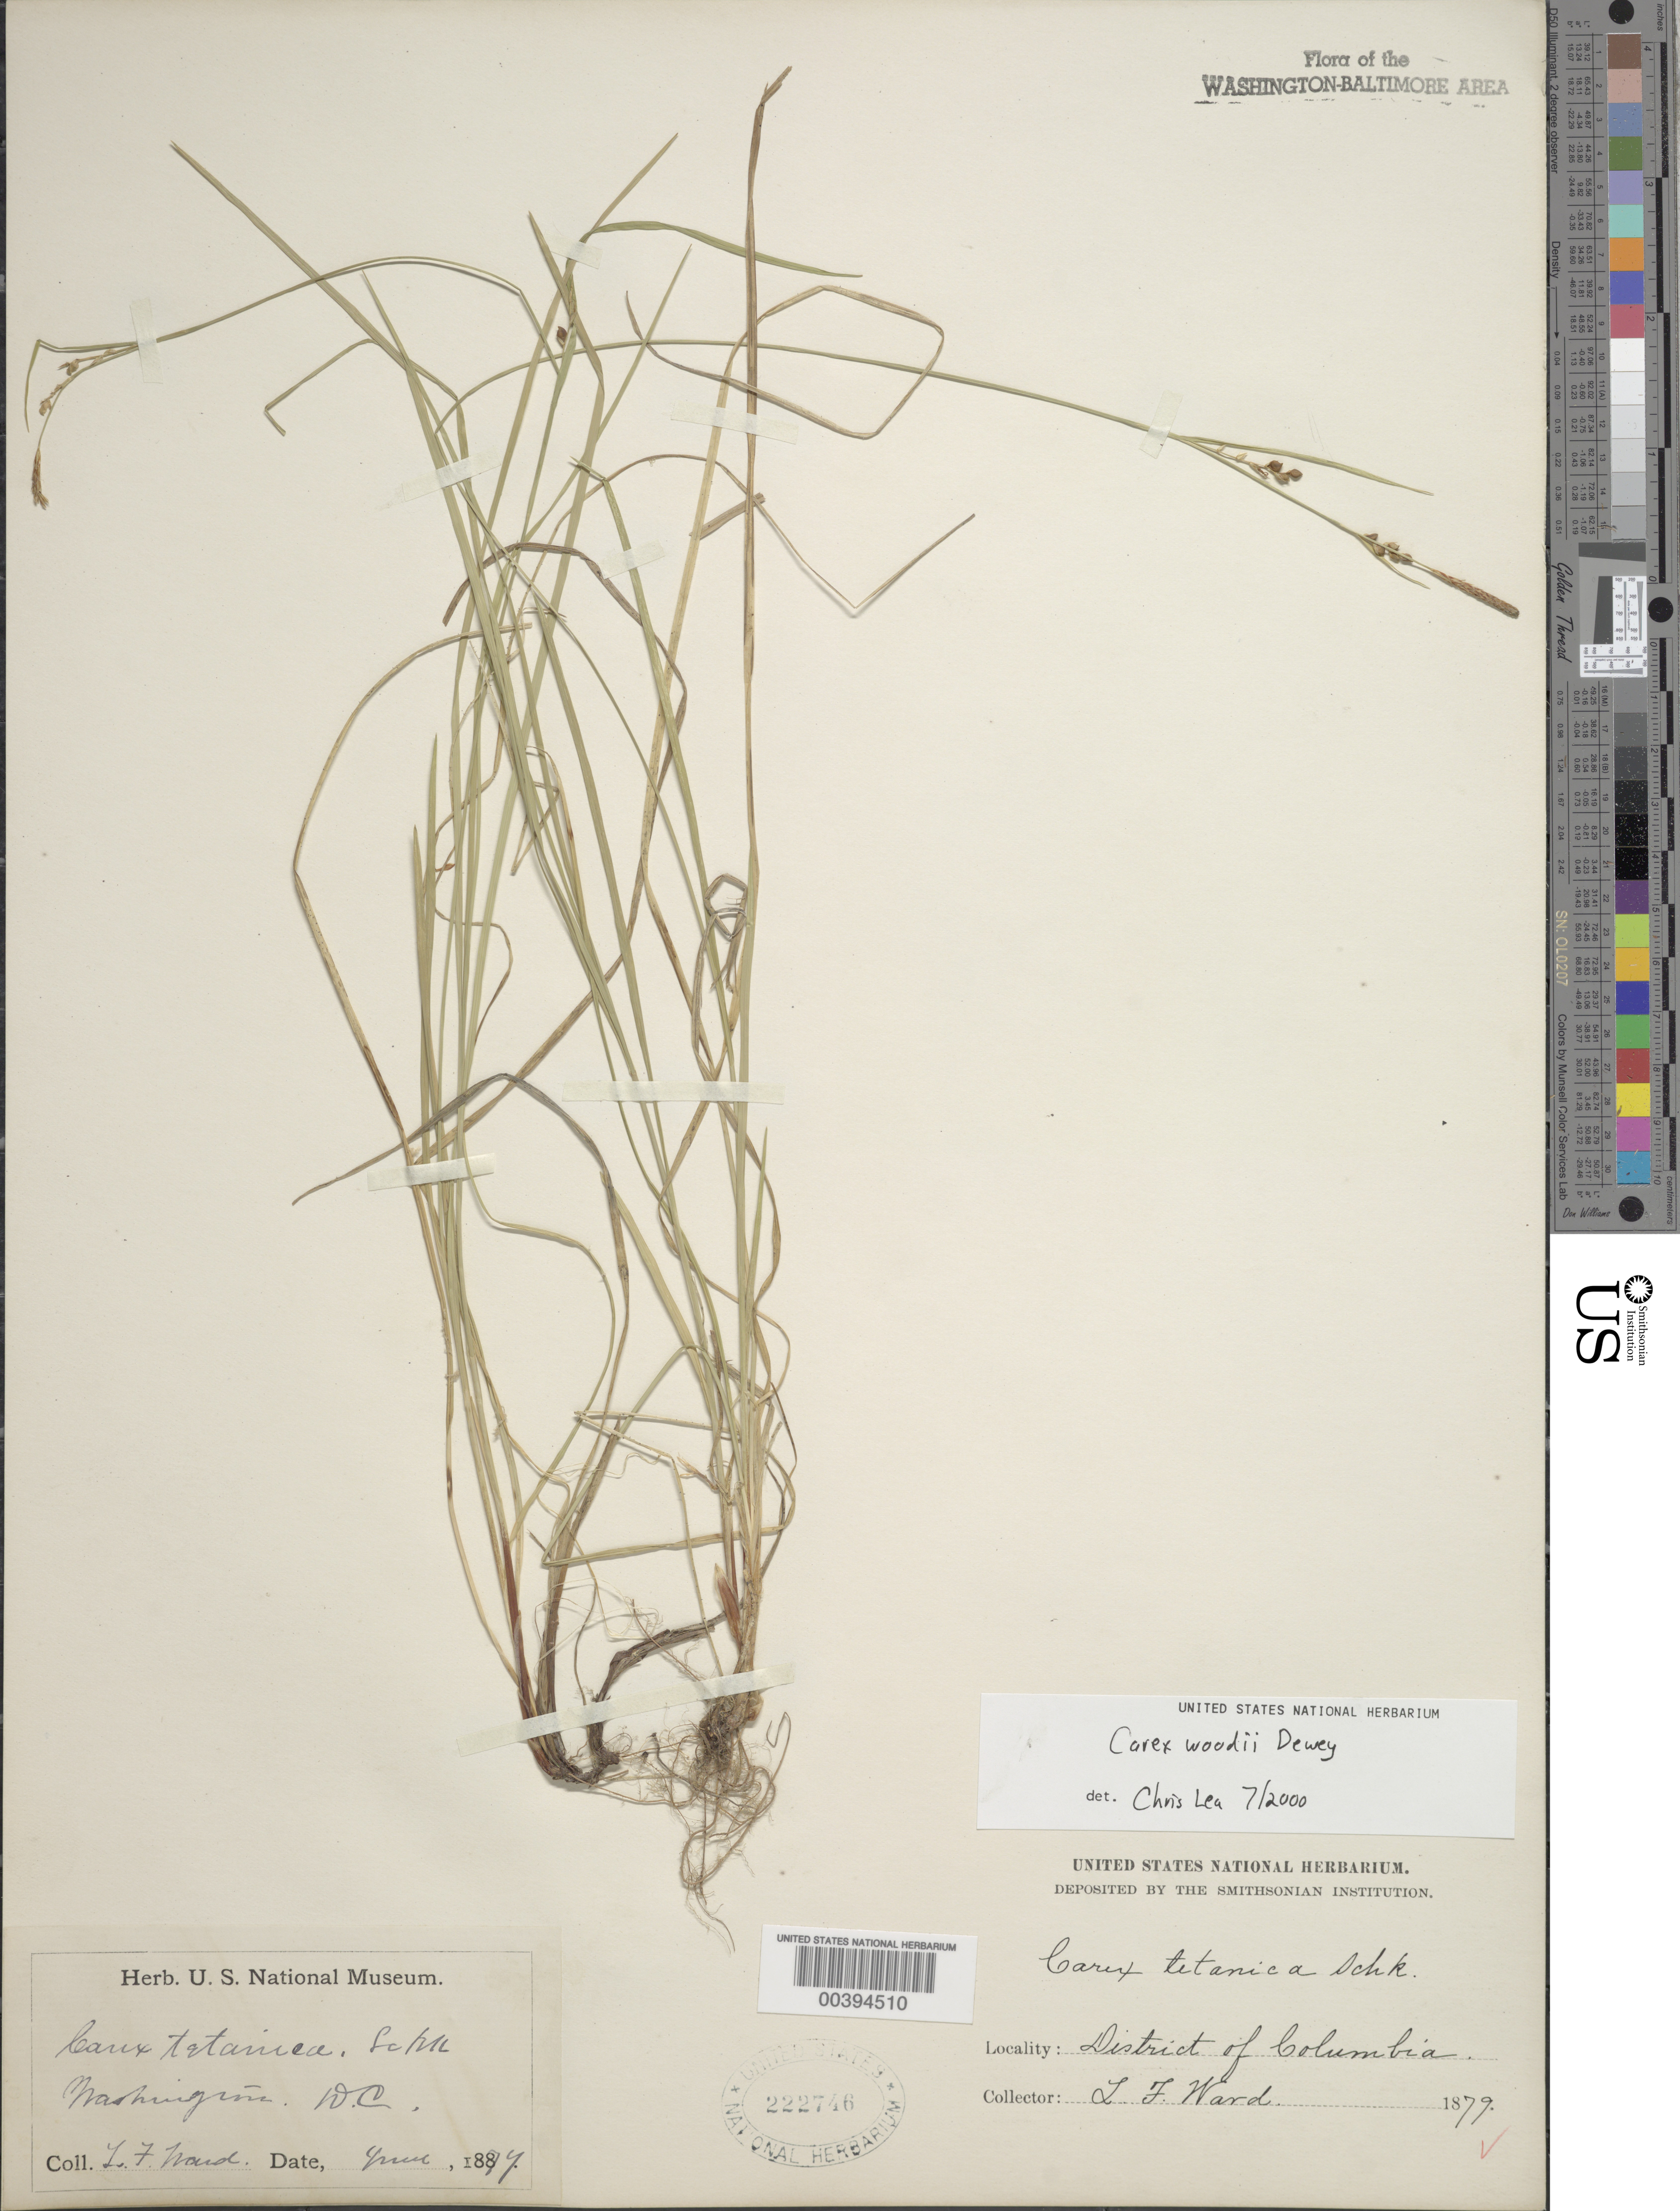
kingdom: Plantae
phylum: Tracheophyta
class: Liliopsida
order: Poales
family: Cyperaceae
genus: Carex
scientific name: Carex woodii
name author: Dewey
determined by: Lea, C.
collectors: L. F. Ward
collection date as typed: Jun 1879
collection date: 1879-06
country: United States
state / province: District of Columbia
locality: Washington, DC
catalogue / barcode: US 222746